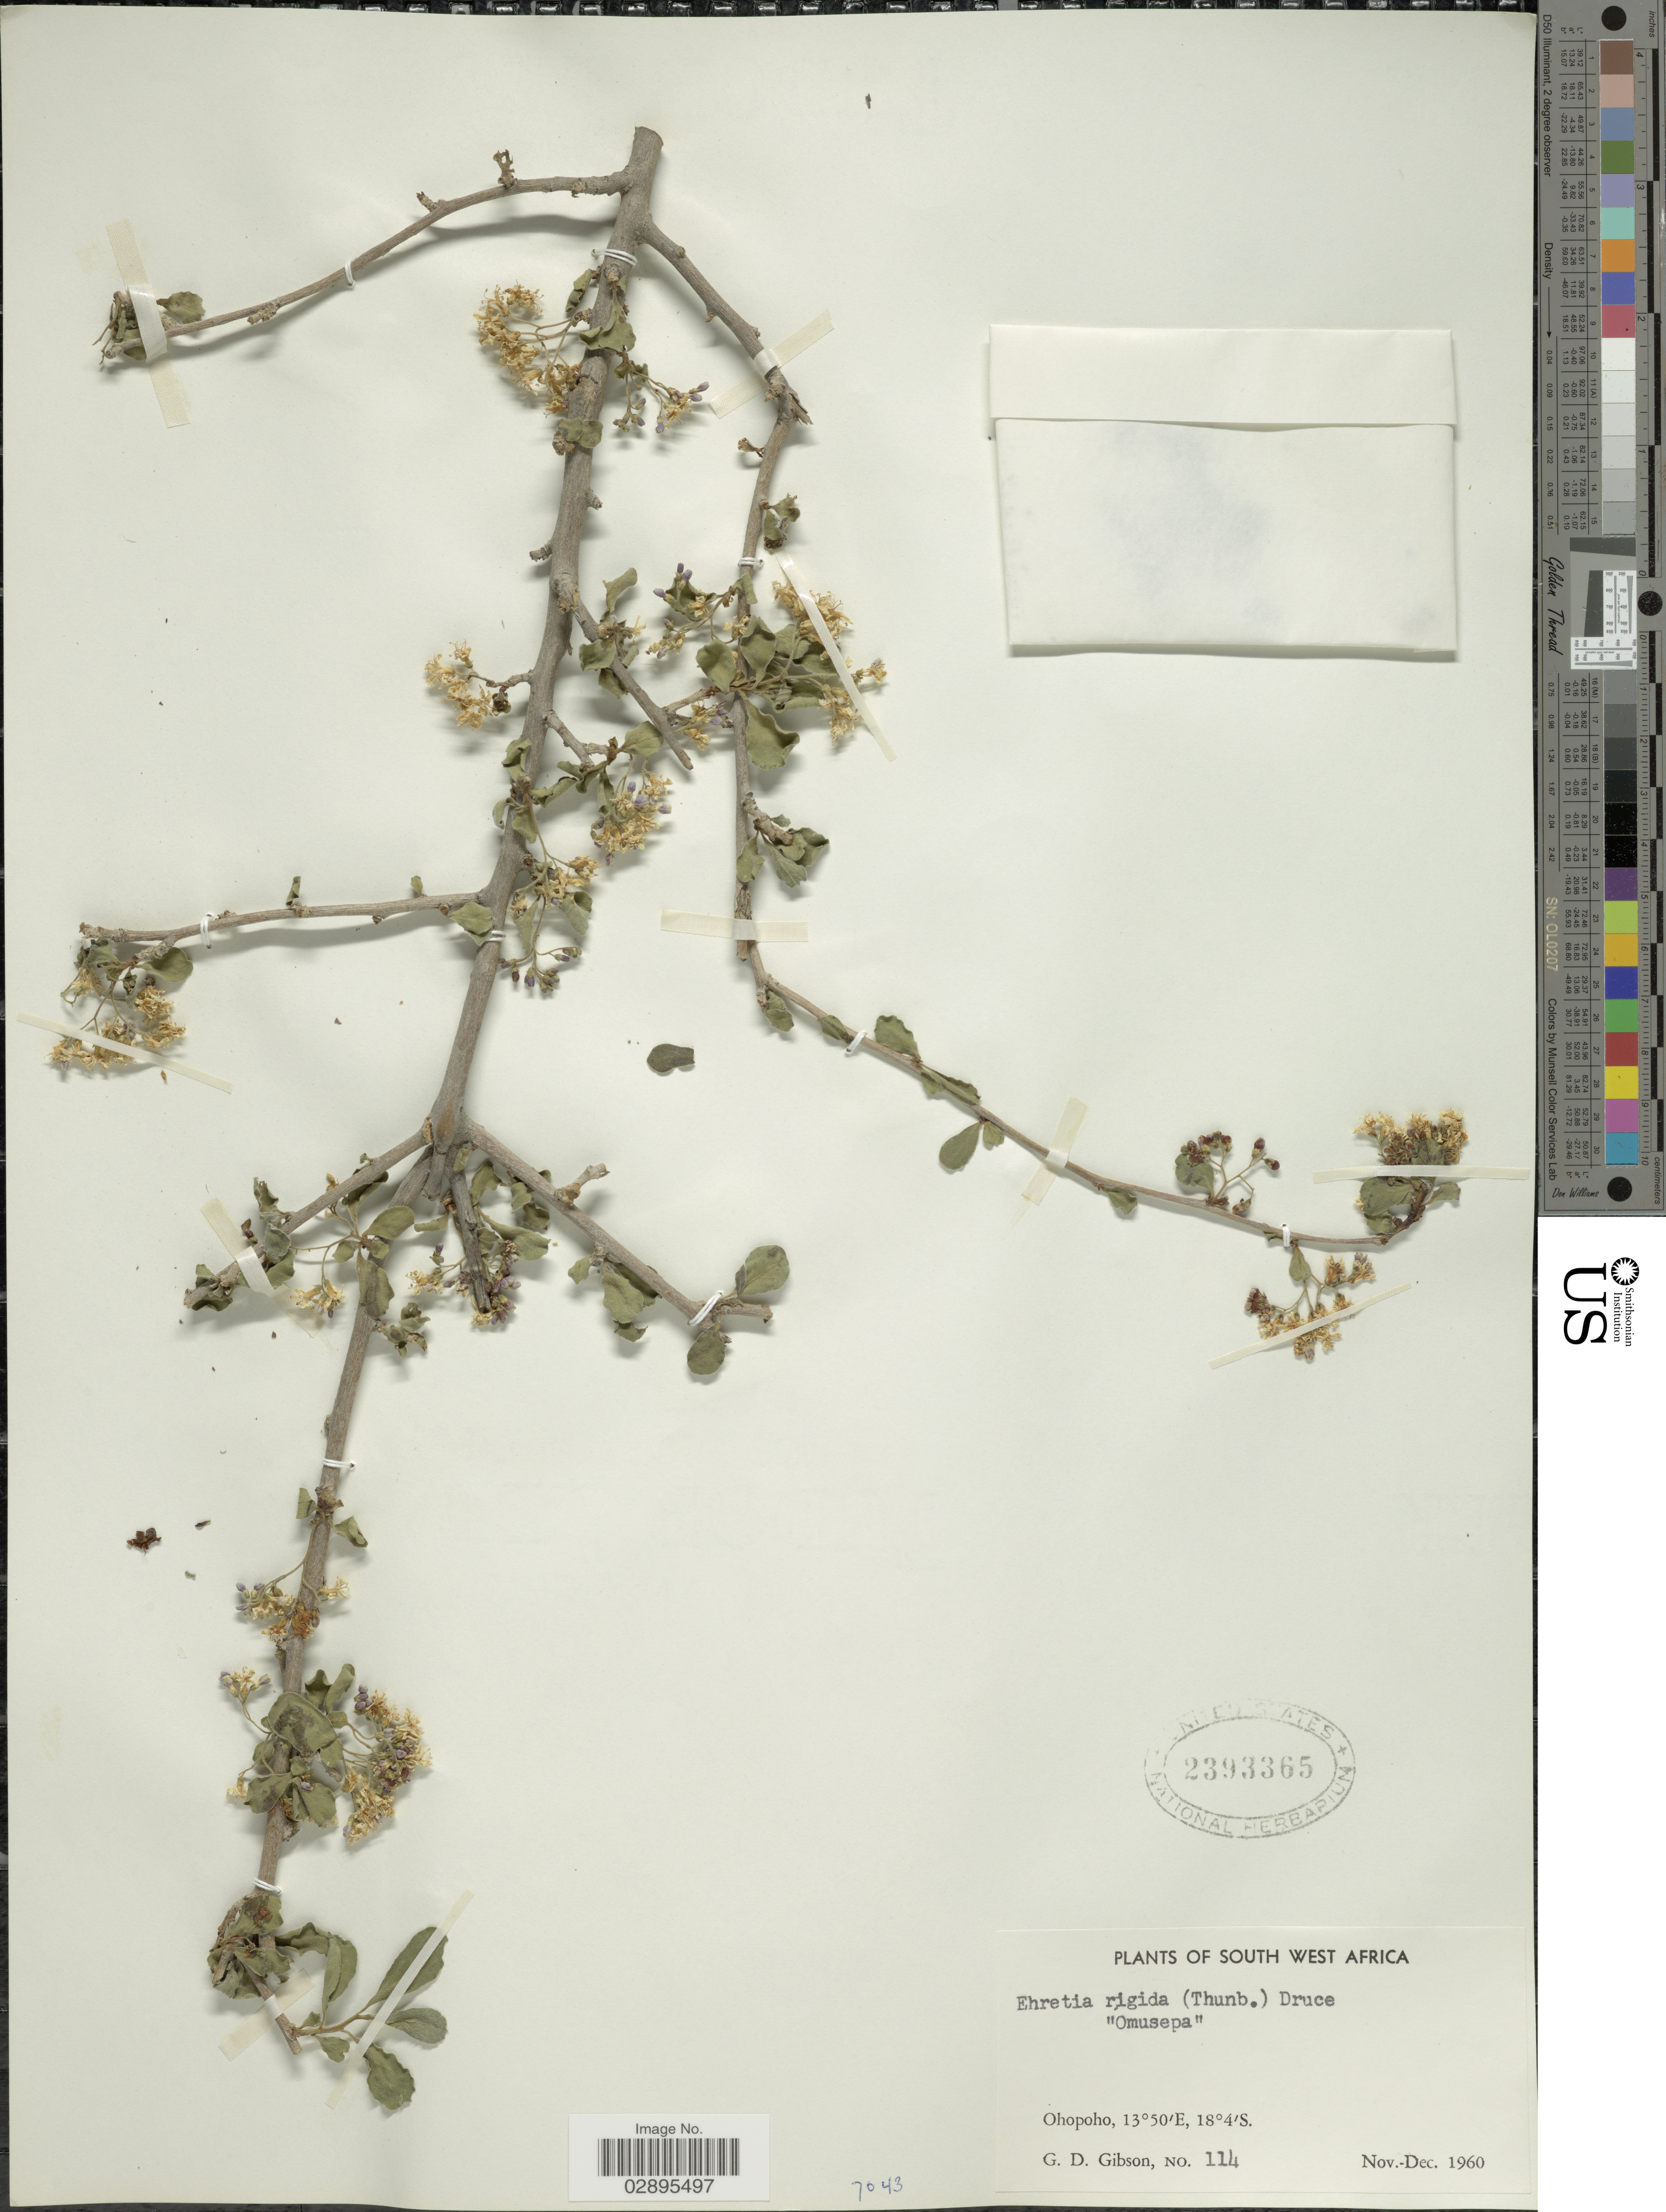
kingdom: Plantae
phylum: Tracheophyta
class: Magnoliopsida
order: Boraginales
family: Ehretiaceae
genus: Ehretia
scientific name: Ehretia rigida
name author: (Thunb.) Druce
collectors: G. D. Gibson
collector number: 114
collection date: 1960-11/1960-12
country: Namibia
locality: South West Africa. Ohopoho.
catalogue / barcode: US 2393365